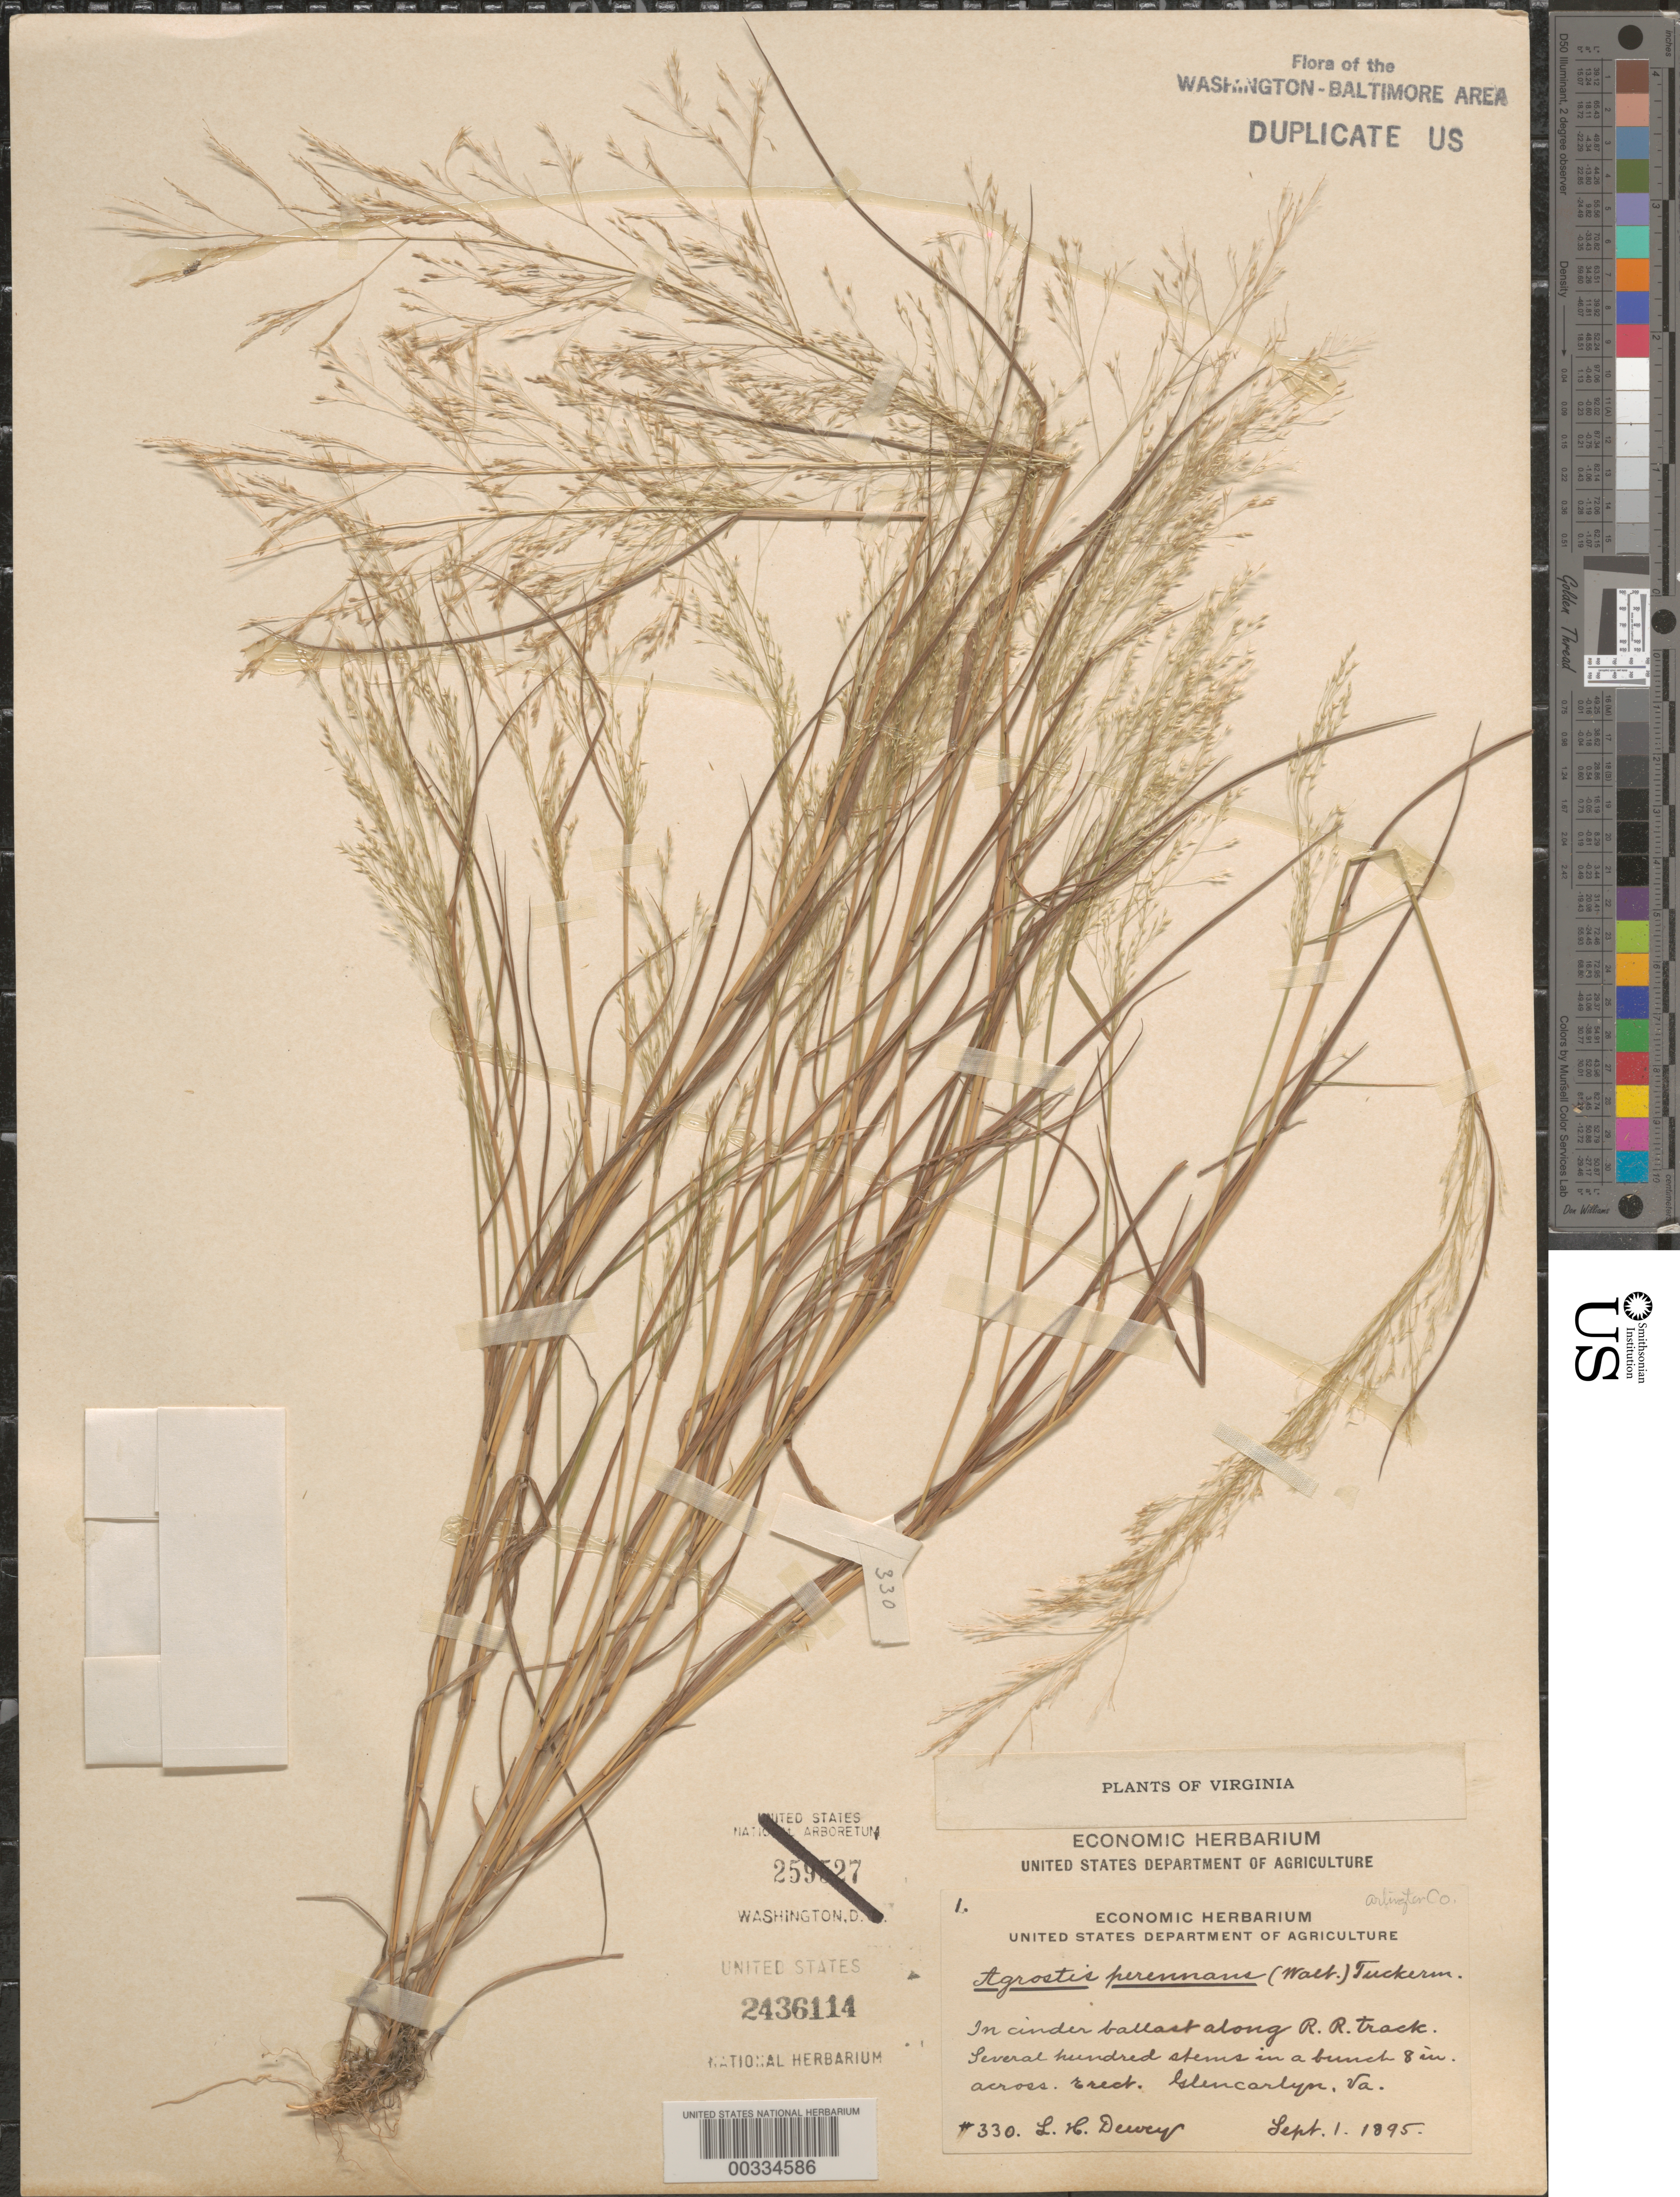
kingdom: Plantae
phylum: Tracheophyta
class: Liliopsida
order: Poales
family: Poaceae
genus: Agrostis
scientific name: Agrostis perennans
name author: (Walter) Tuck.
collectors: L. H. Dewey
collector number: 330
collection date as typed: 01 Sep 1895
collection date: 1895-09-01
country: United States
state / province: Virginia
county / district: Arlington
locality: Glencarlyn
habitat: Cinder ballast along R.R. track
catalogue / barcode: US 2436114